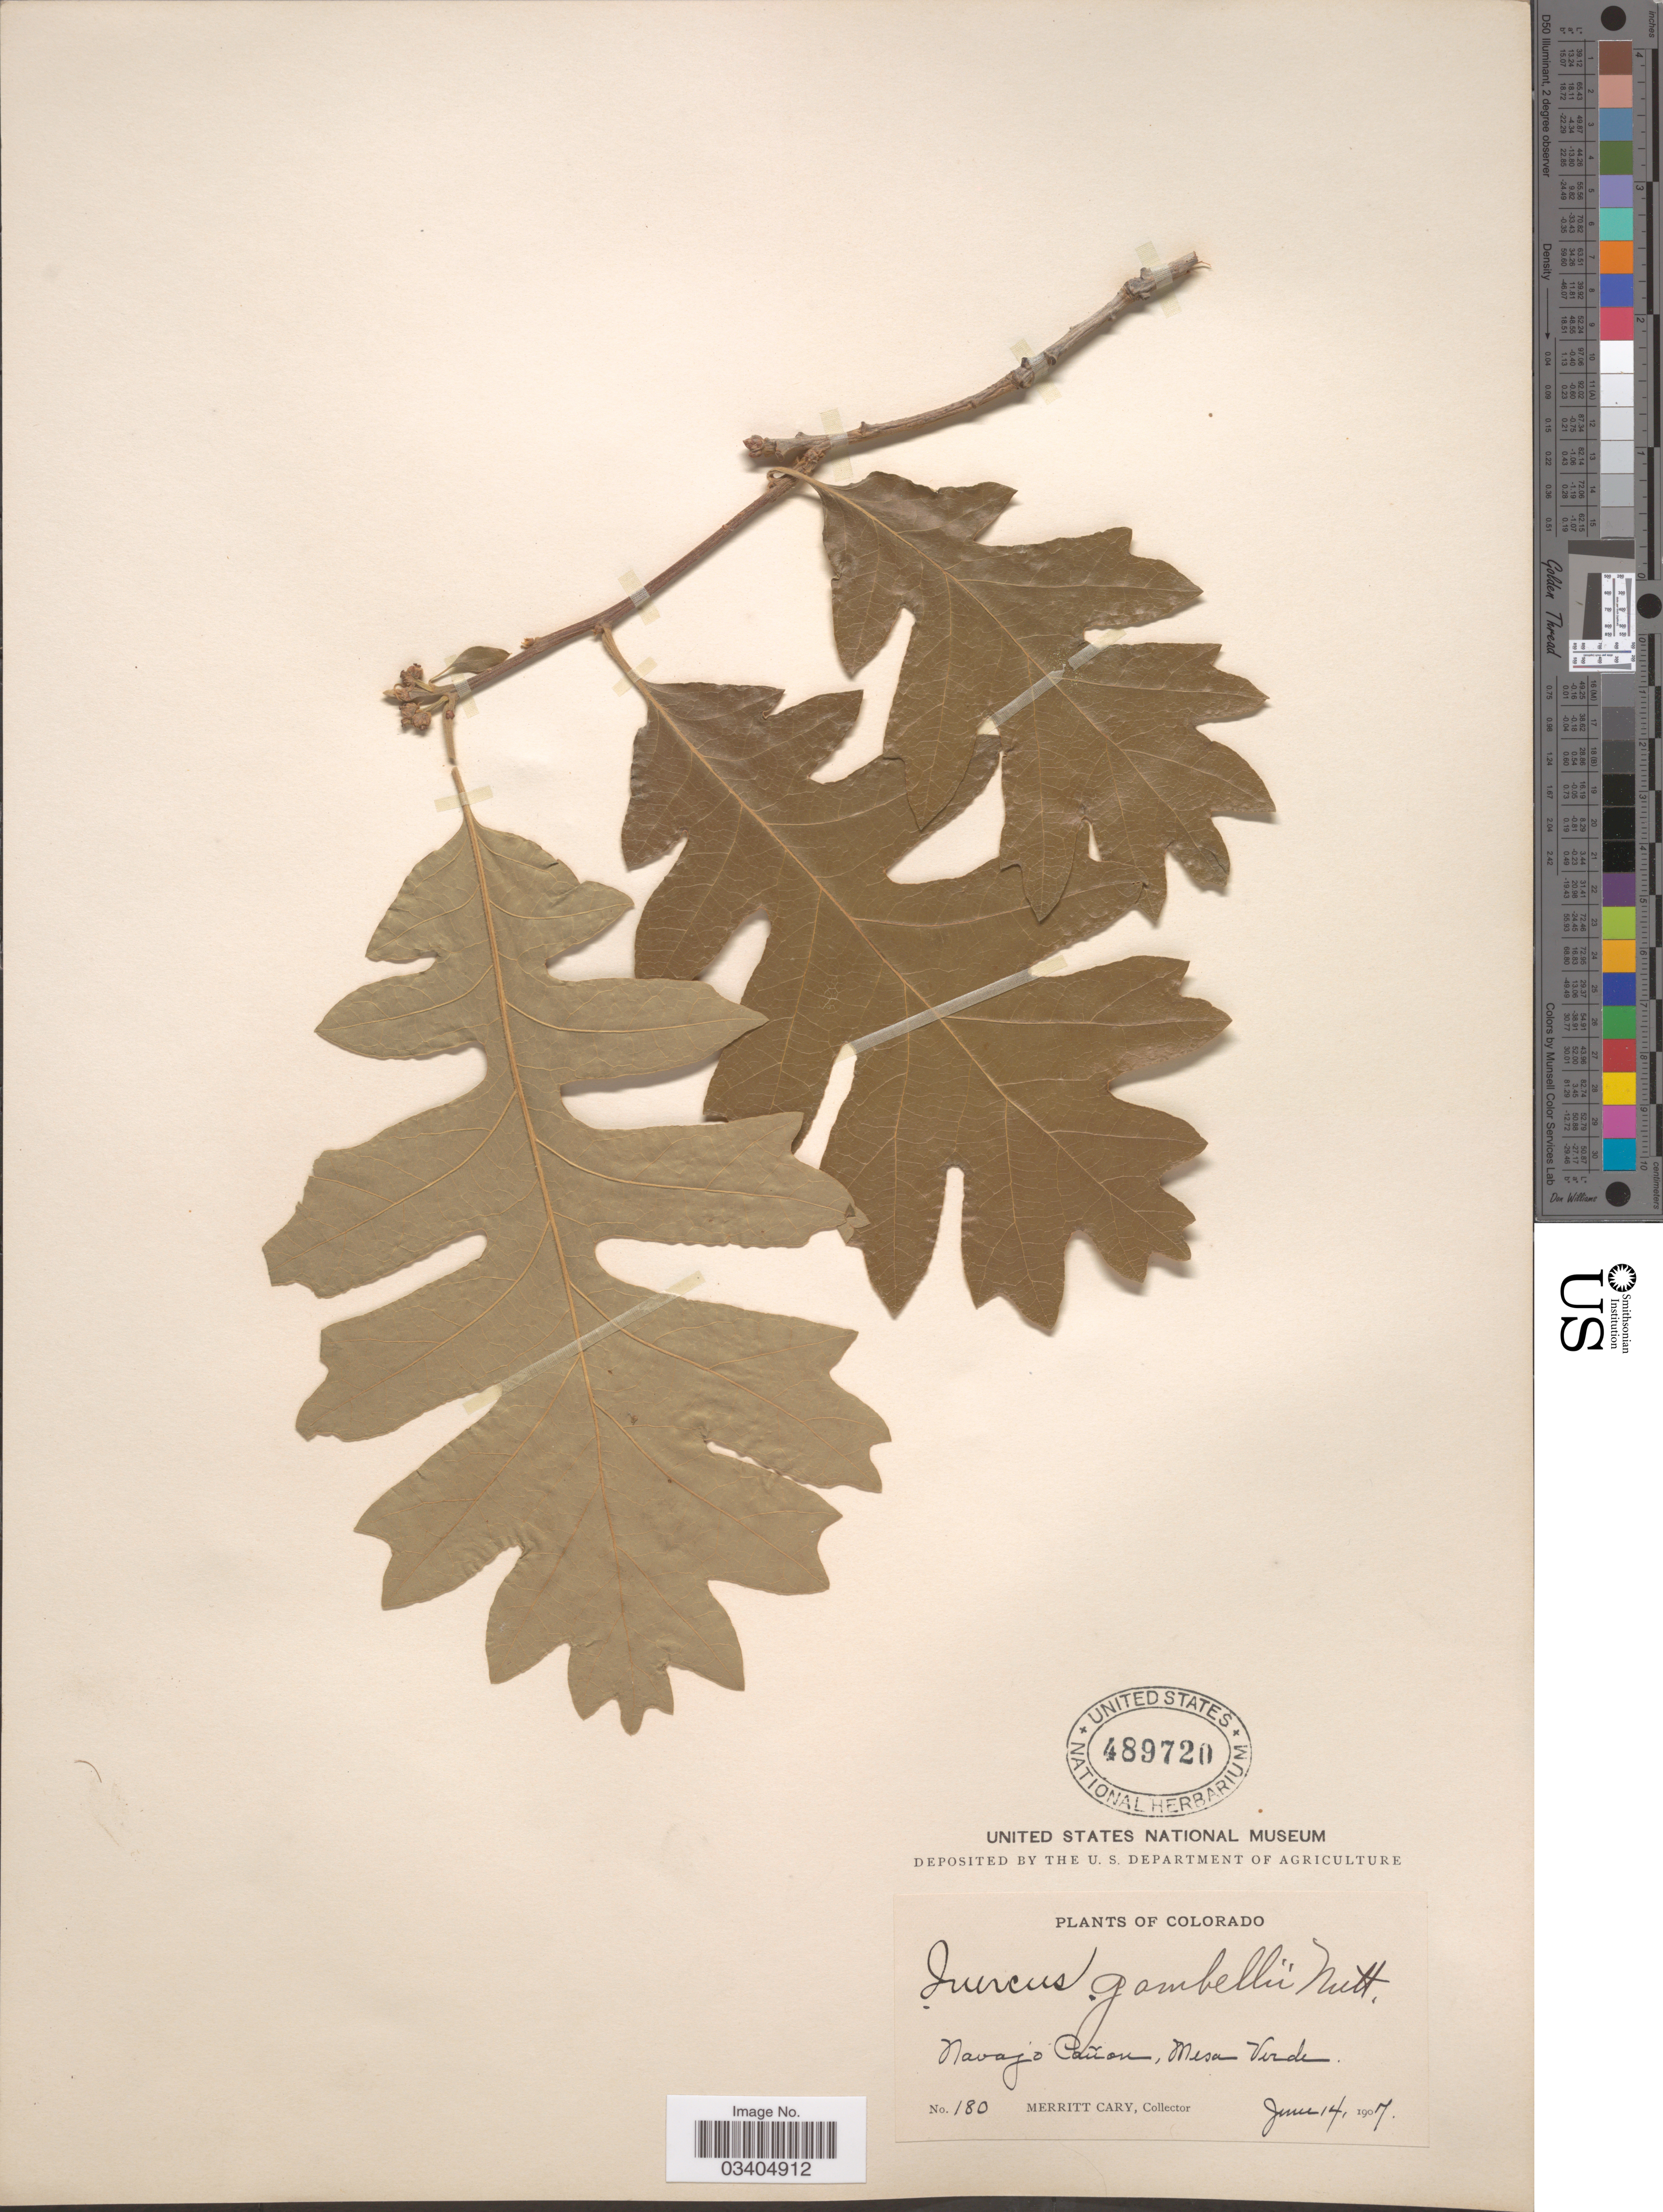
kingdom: Plantae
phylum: Tracheophyta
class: Magnoliopsida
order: Fagales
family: Fagaceae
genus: Quercus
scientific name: Quercus gambelii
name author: Nutt.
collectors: M. Cary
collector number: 180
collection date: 1907-06-14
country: United States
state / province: Colorado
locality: Navajo Cañon, Mesa Verde.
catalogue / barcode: US 489720